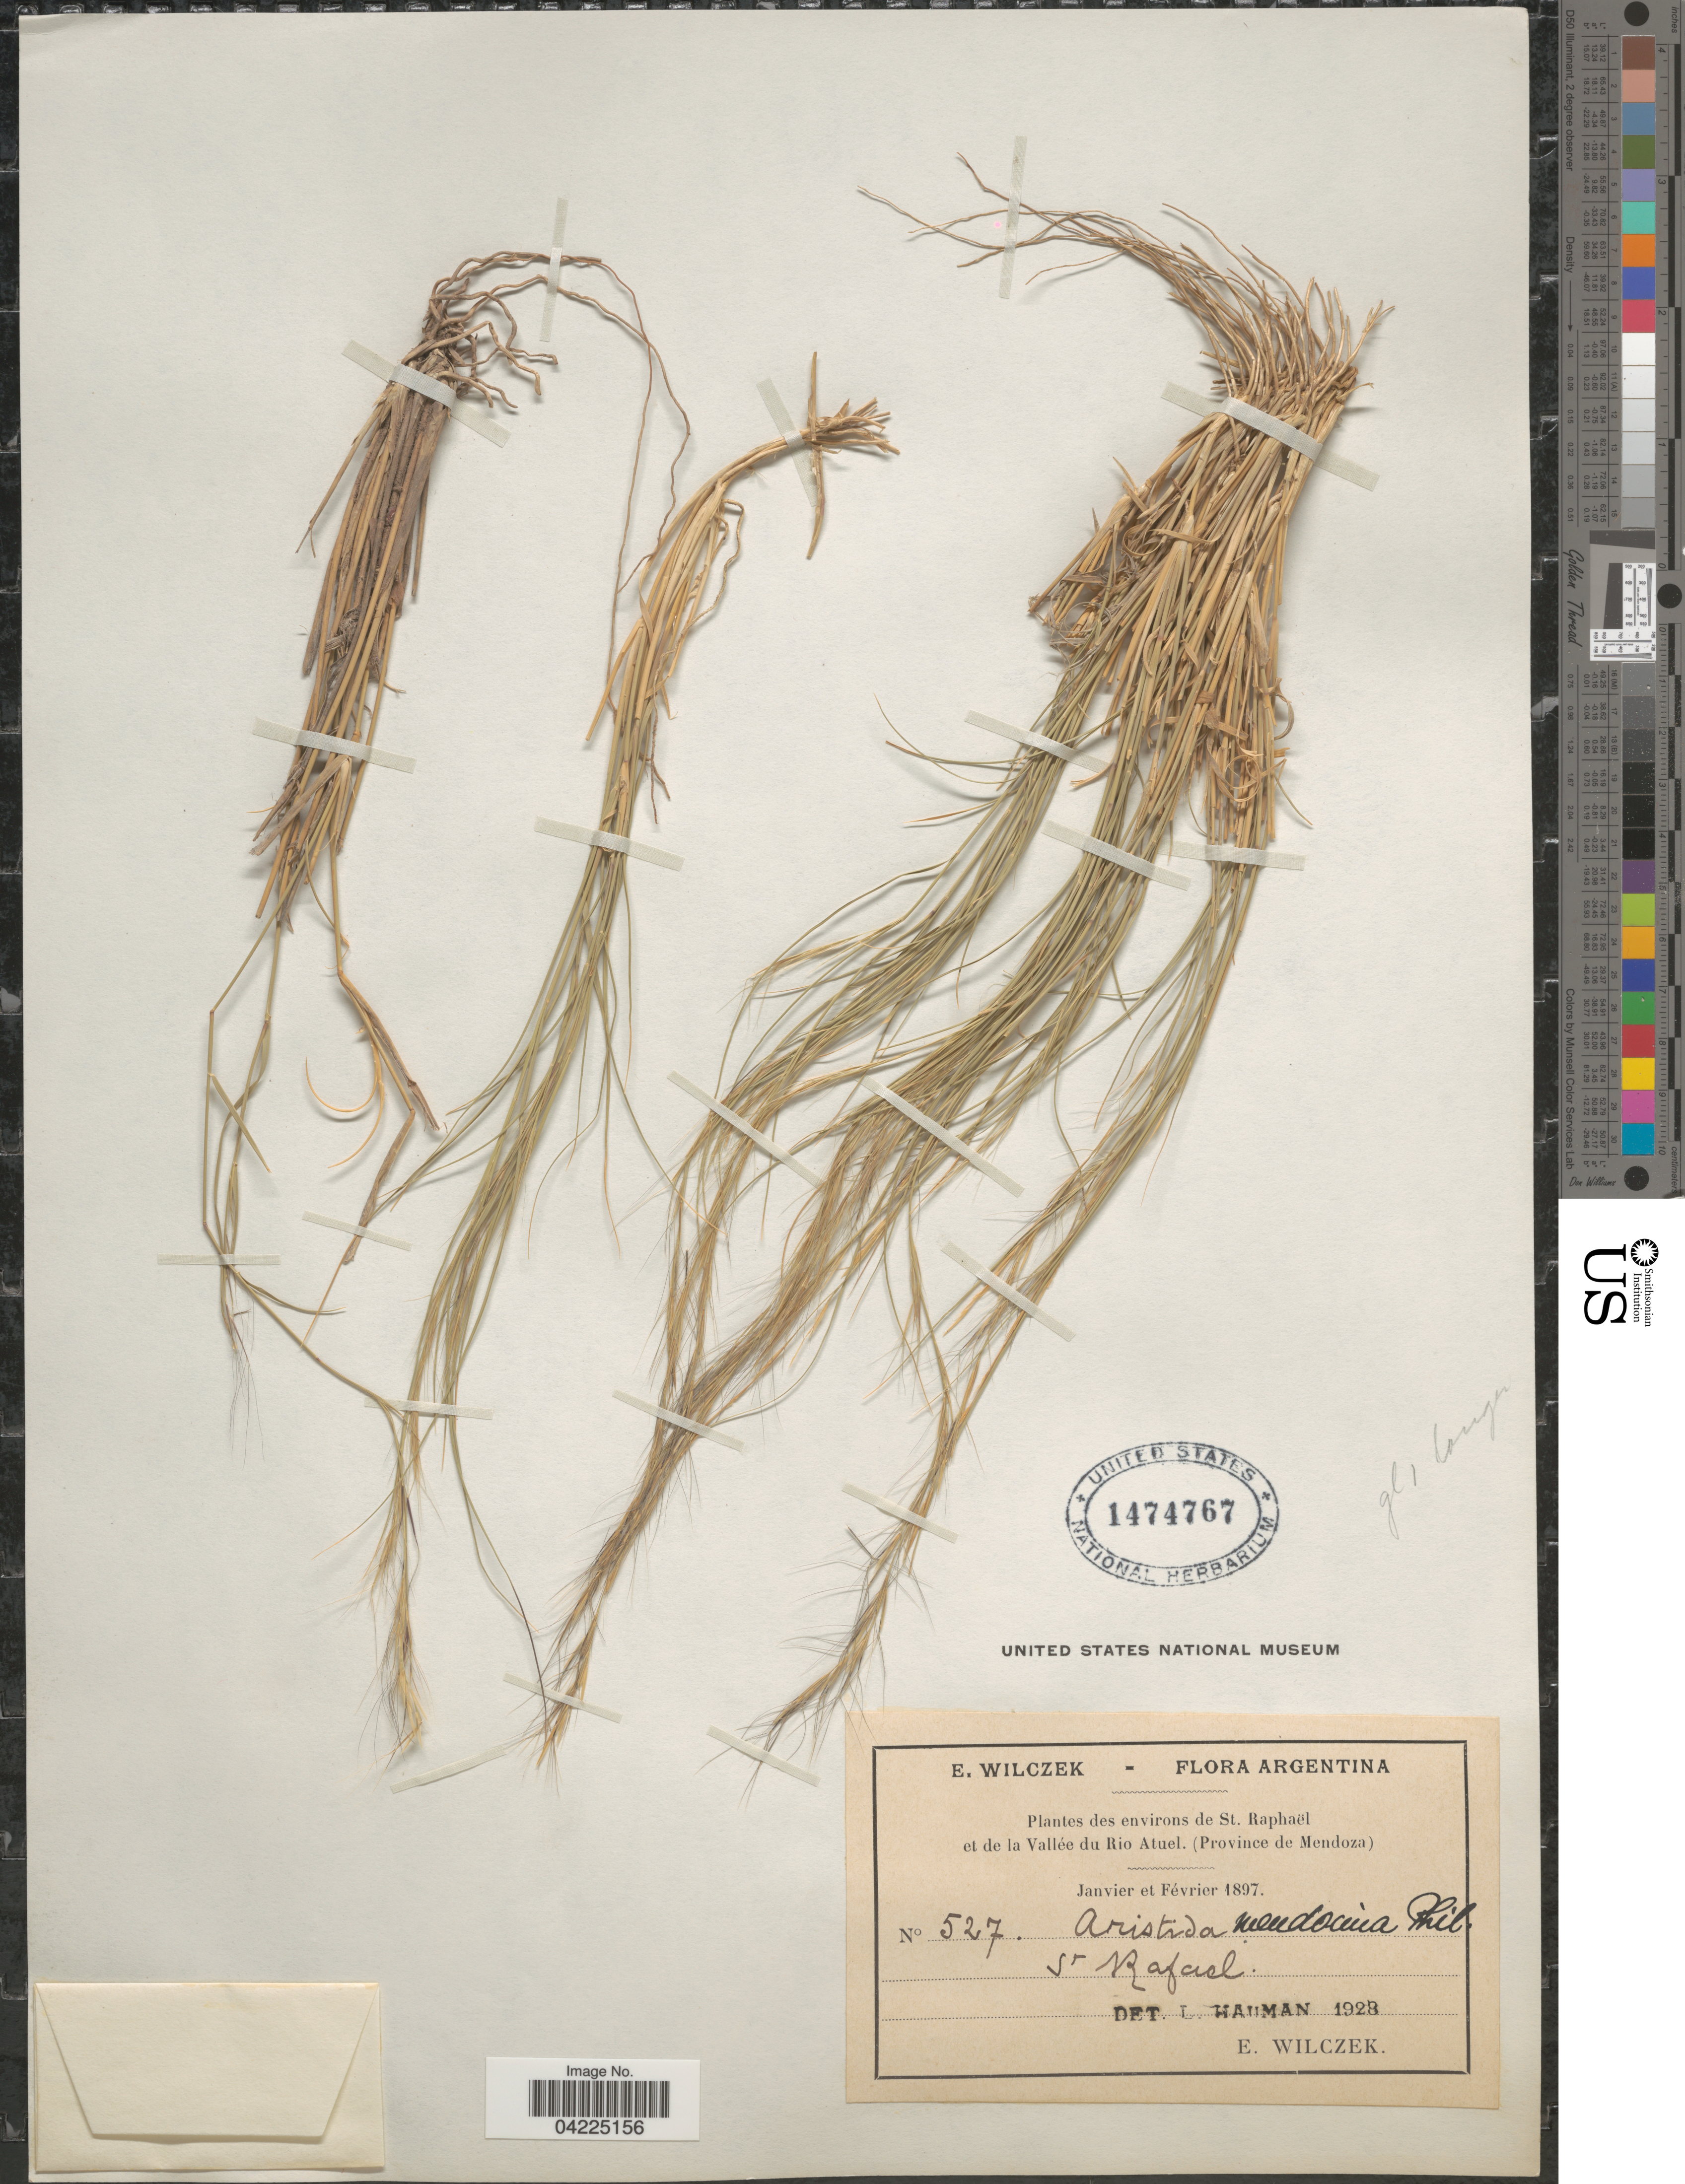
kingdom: Plantae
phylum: Tracheophyta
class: Liliopsida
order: Poales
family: Poaceae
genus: Aristida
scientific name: Aristida mendocina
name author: Phil.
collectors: E. Wilczek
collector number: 527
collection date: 1897-01/1897-02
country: Argentina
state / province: Mendoza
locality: Des environs de St. Raphael et de la Vallée du Rio Atuel. St Rafael.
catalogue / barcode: US 1474767